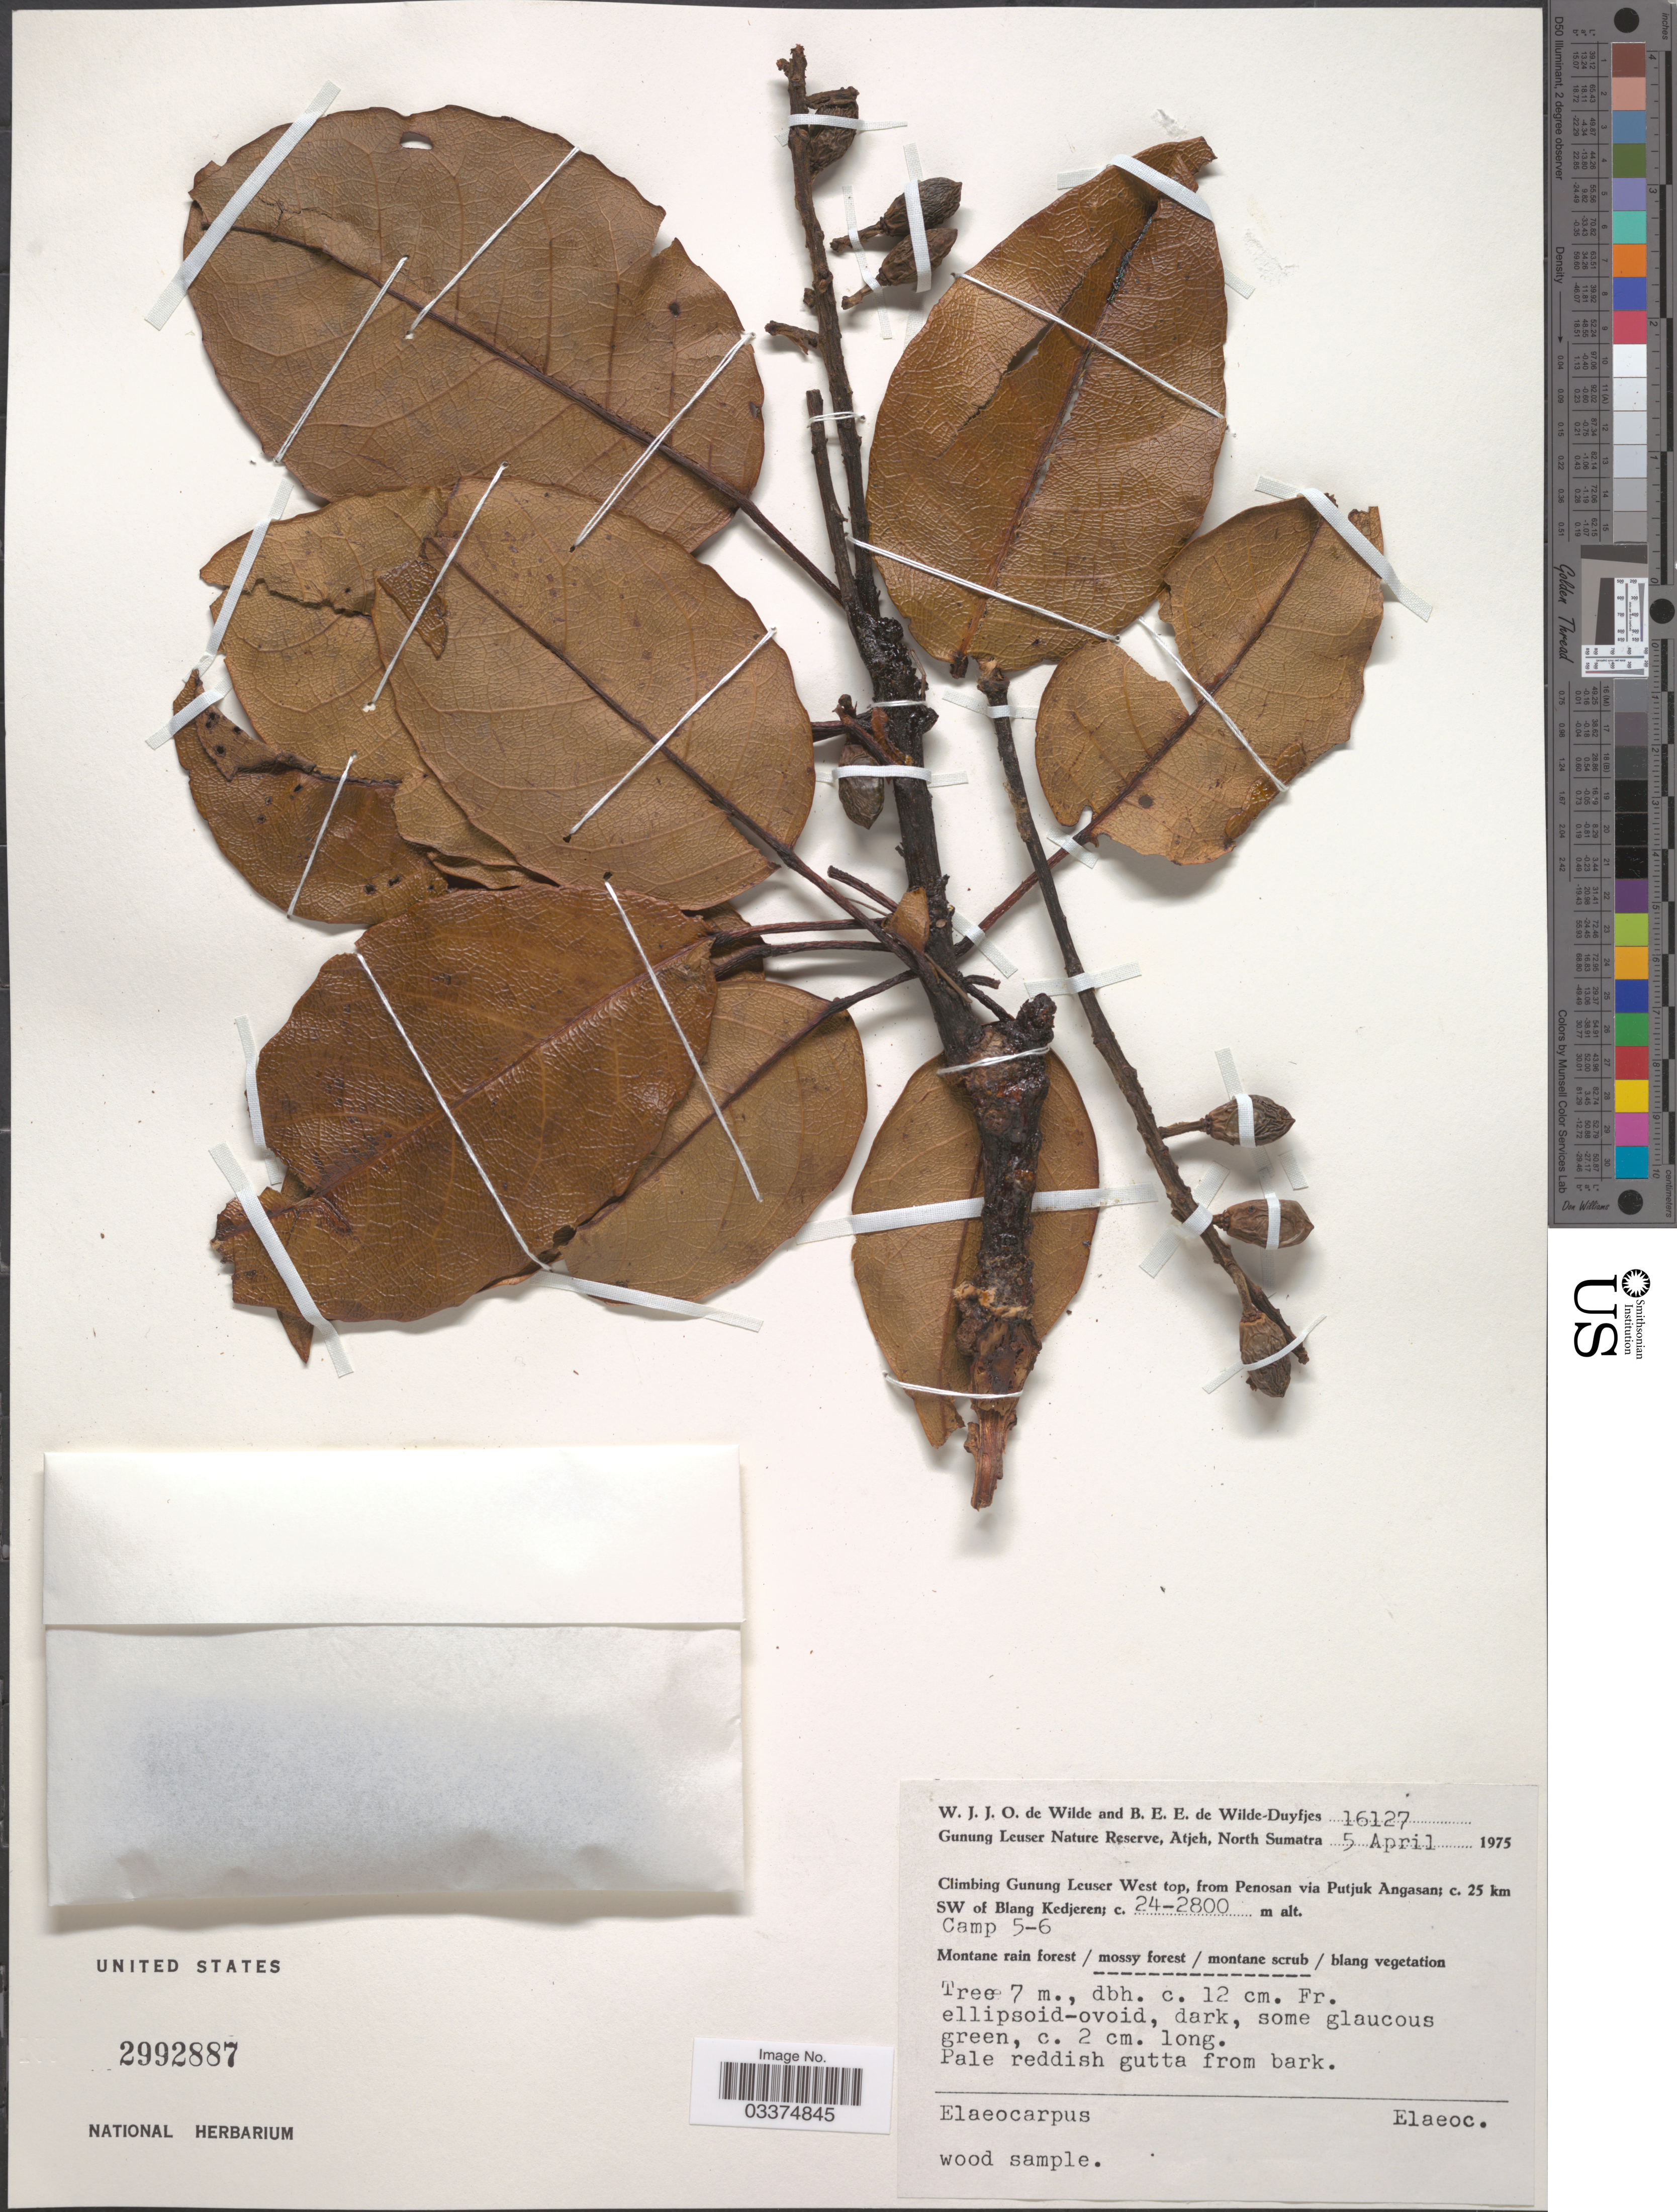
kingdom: Plantae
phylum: Tracheophyta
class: Magnoliopsida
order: Oxalidales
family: Elaeocarpaceae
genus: Elaeocarpus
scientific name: Elaeocarpus sp.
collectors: W. J. de Wilde & B. E. de Wilde-Duyfjes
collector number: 16127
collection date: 1975-04-05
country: Indonesia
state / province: Sumatra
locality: Gunung Leuser Nature Reserve, Atjeh, North Sumatra. Climbing Gunung Leuser West top, from Penosan via Putjuk Angasan; c. 25 km SW of Blang Kedjeren. Camp 5-6.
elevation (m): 2400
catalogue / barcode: US 2992887